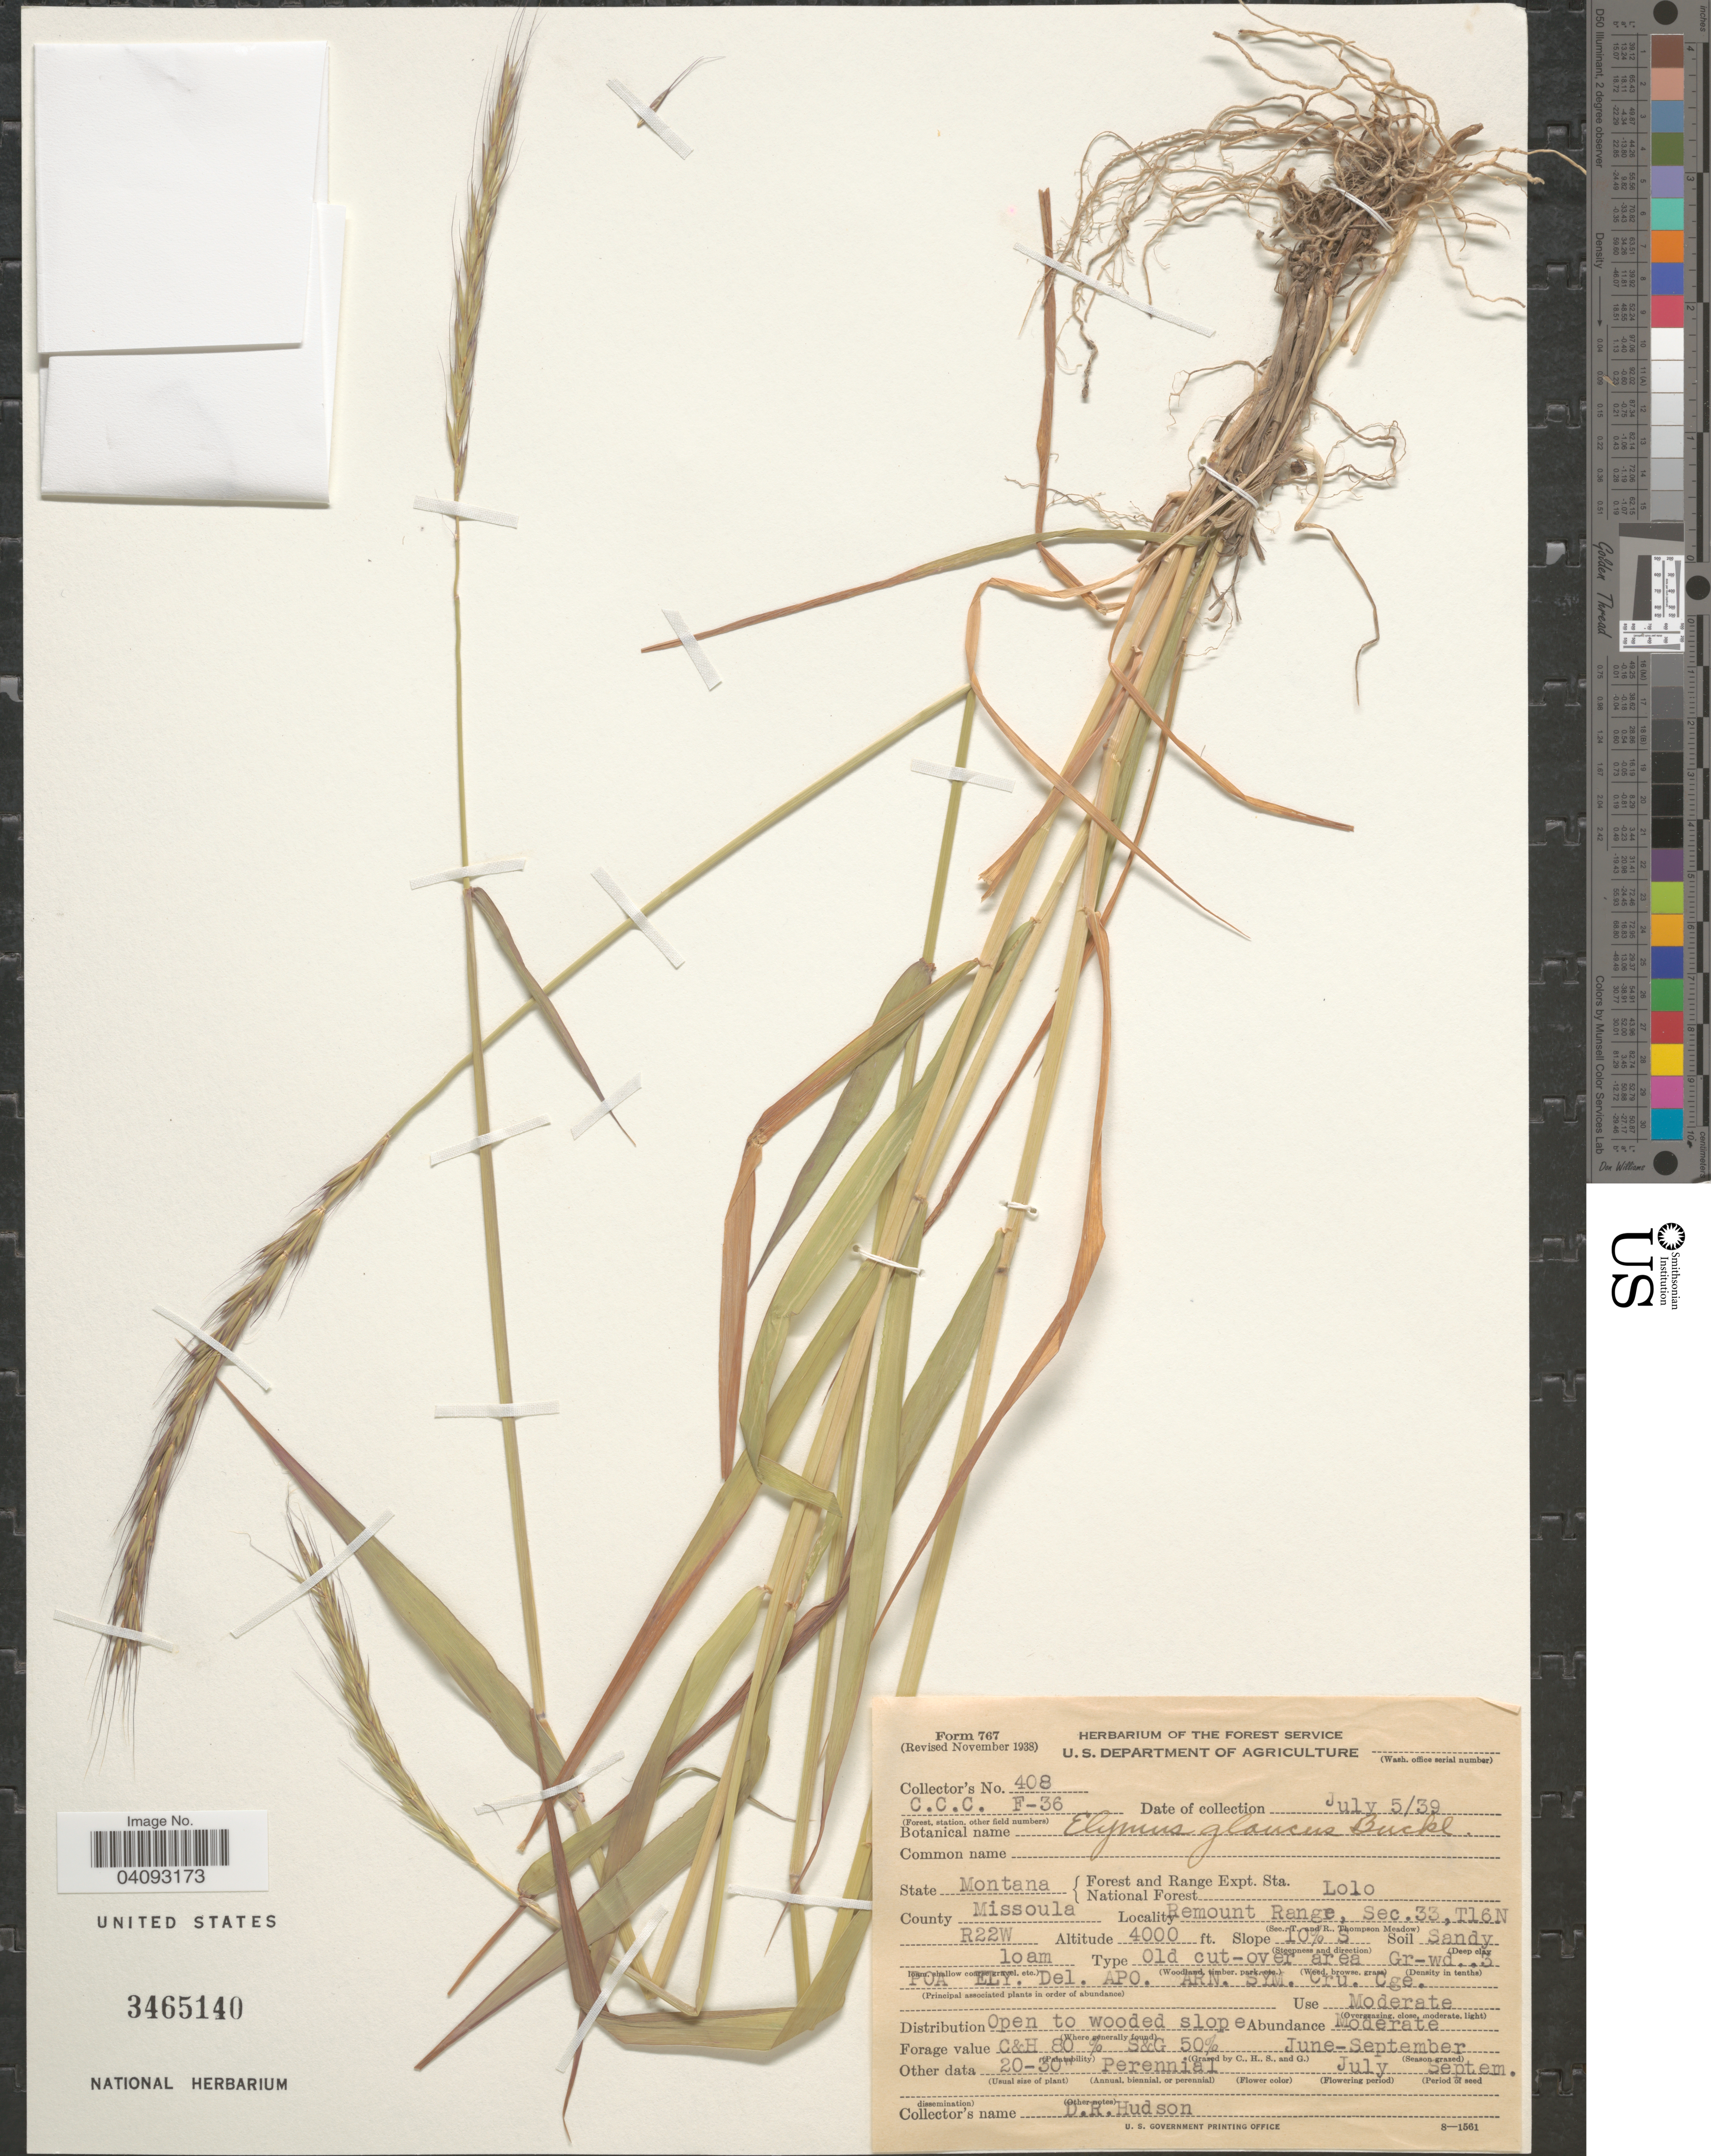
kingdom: Plantae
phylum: Tracheophyta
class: Liliopsida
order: Poales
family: Poaceae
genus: Elymus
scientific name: Elymus glaucus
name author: Buckley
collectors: D. Hudson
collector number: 408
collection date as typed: Transcribed d/m/y: 5/7/39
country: United States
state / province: Montana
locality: Forest and Range Expt. Sta. National Forest Lolo. County Missoula. Remount Range, Sec.33, T16N R22W. Slope 10% S.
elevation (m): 1219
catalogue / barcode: US 3465140